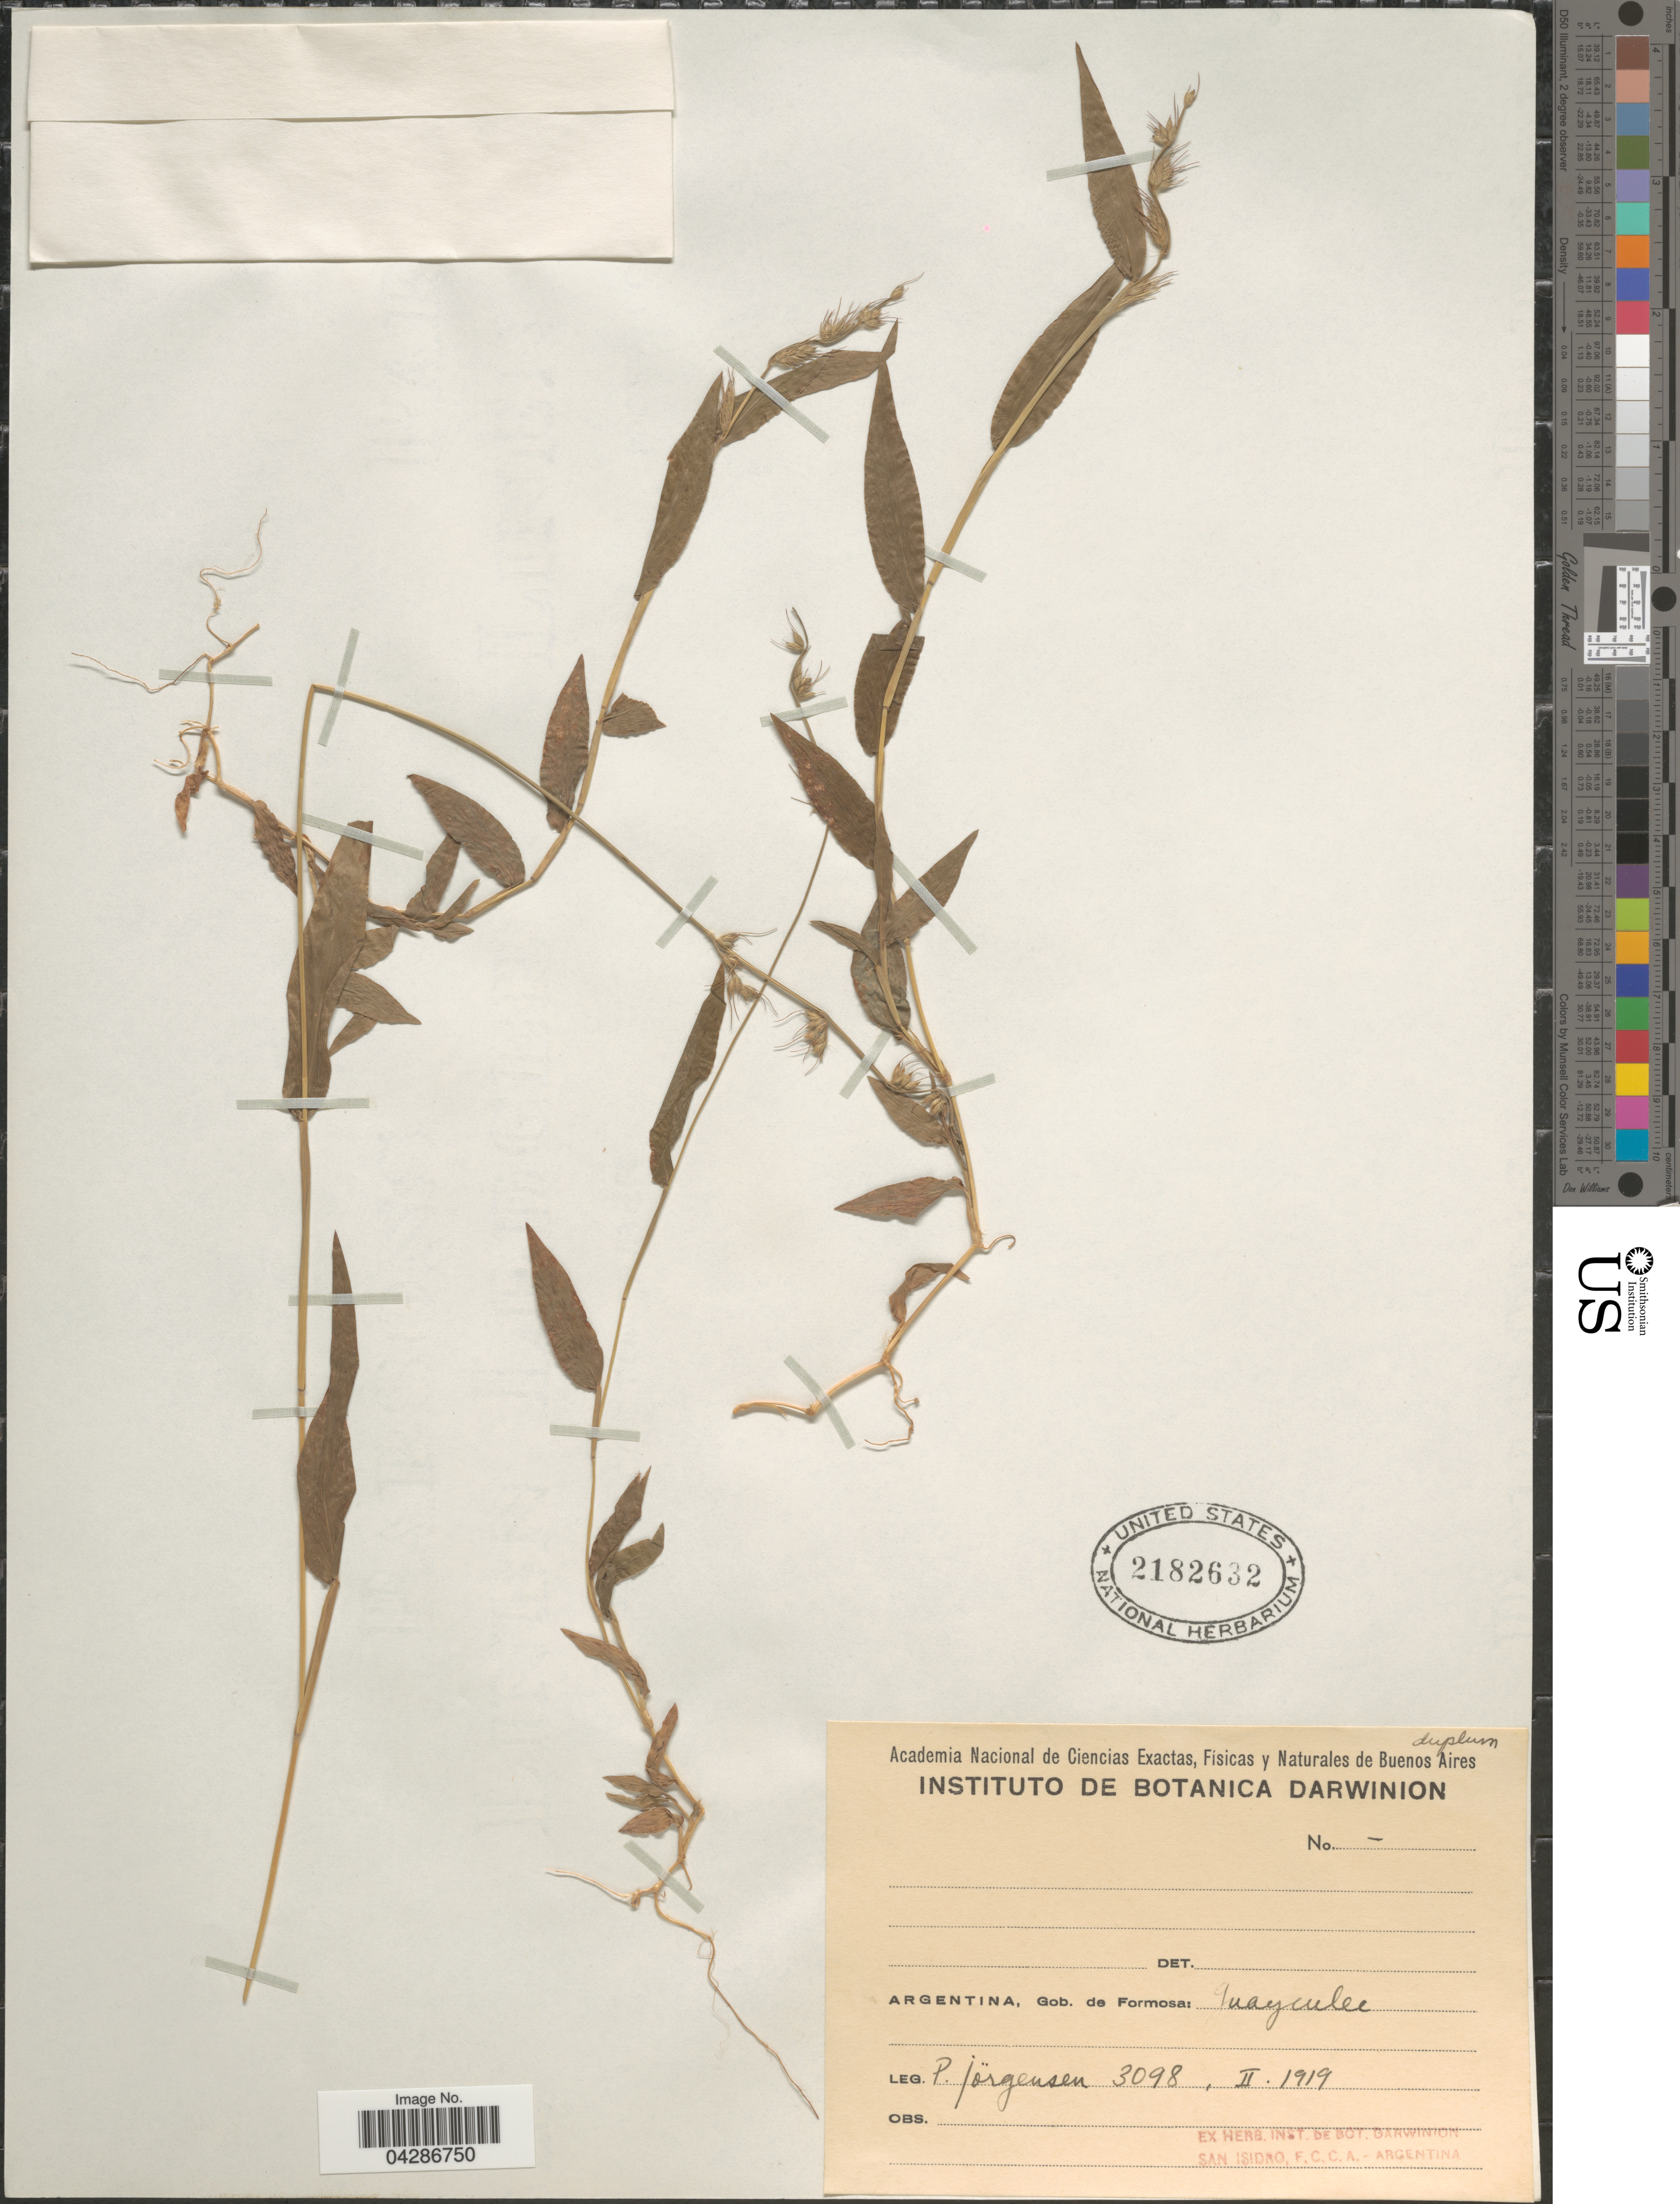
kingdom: Plantae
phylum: Tracheophyta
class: Liliopsida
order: Poales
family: Poaceae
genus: Oplismenus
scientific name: Oplismenus hirtellus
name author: (L.) P. Beauv.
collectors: P. Jörgensen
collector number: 3098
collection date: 1919-02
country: Argentina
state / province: Formosa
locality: Gob. de Formosa: Guayculee.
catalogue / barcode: US 2182632